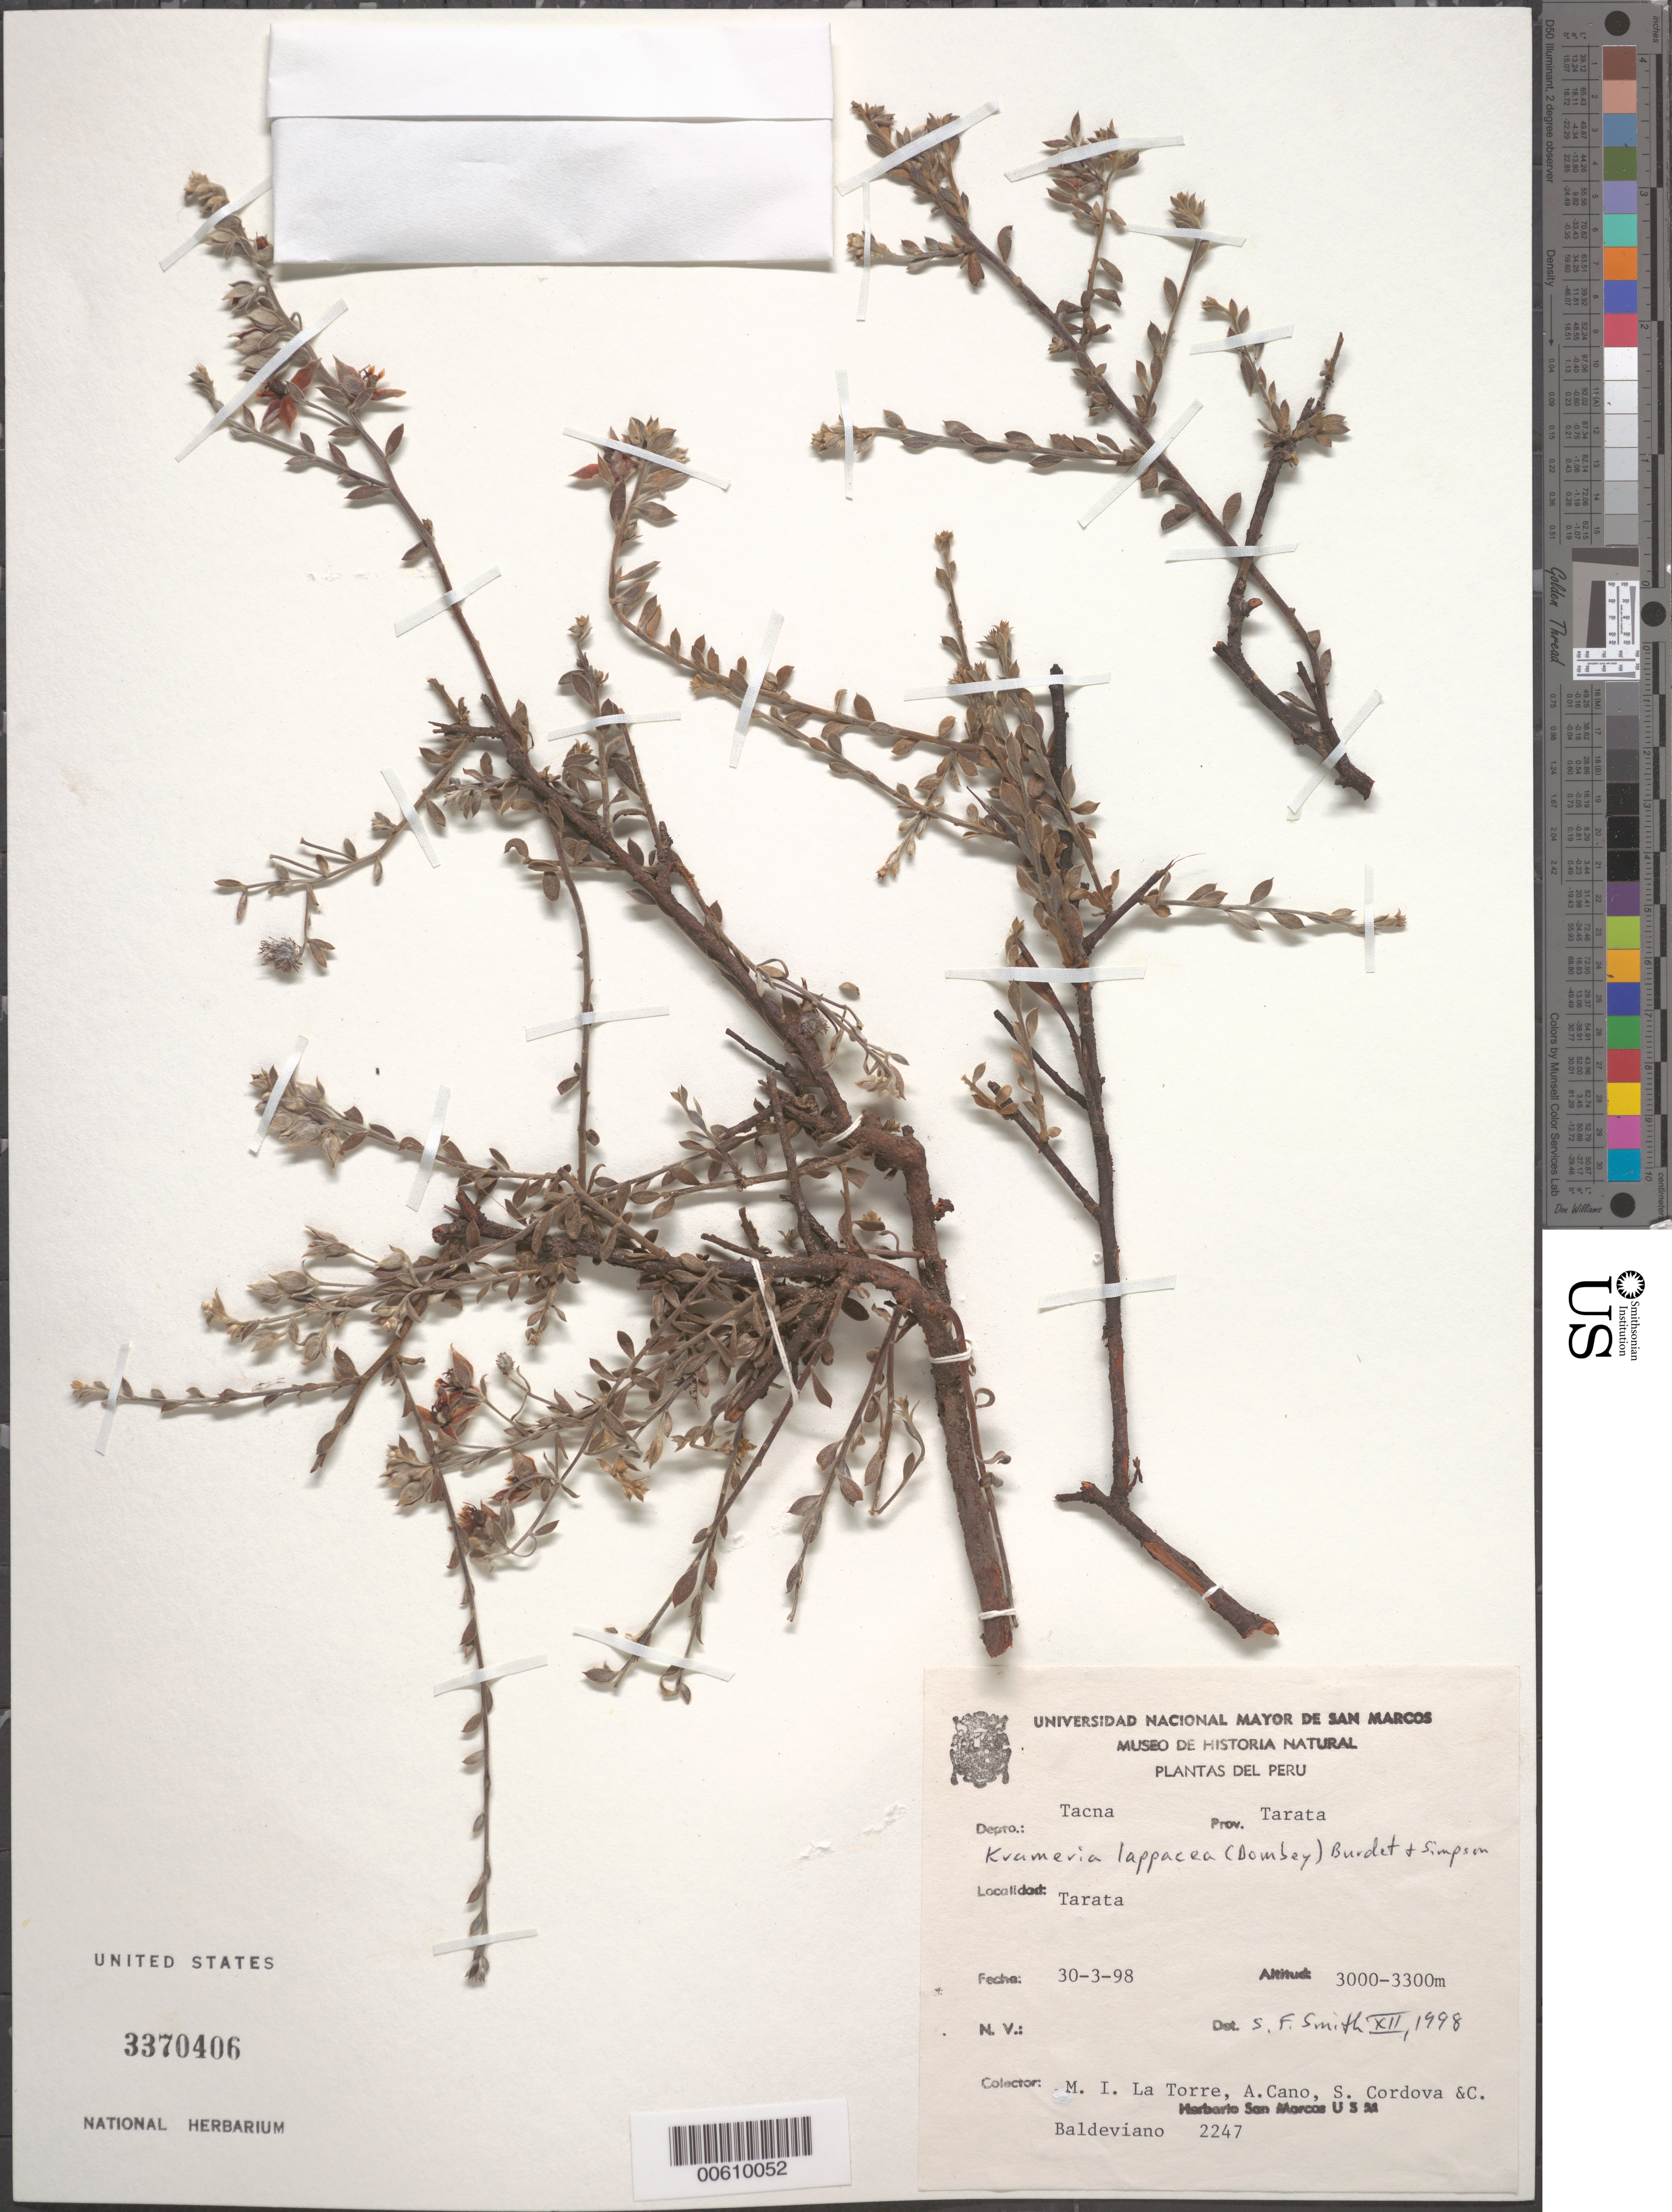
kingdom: Plantae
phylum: Tracheophyta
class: Magnoliopsida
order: Zygophyllales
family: Krameriaceae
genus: Krameria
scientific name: Krameria lappacea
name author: (Dombey) Burdet & B.B. Simpson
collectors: M. Torre, S. Cordova & C. Baldeviano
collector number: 2247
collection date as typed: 30 Mar 1998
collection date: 1998-03-30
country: Peru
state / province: Tacna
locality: Tarata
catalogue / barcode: US 3370406